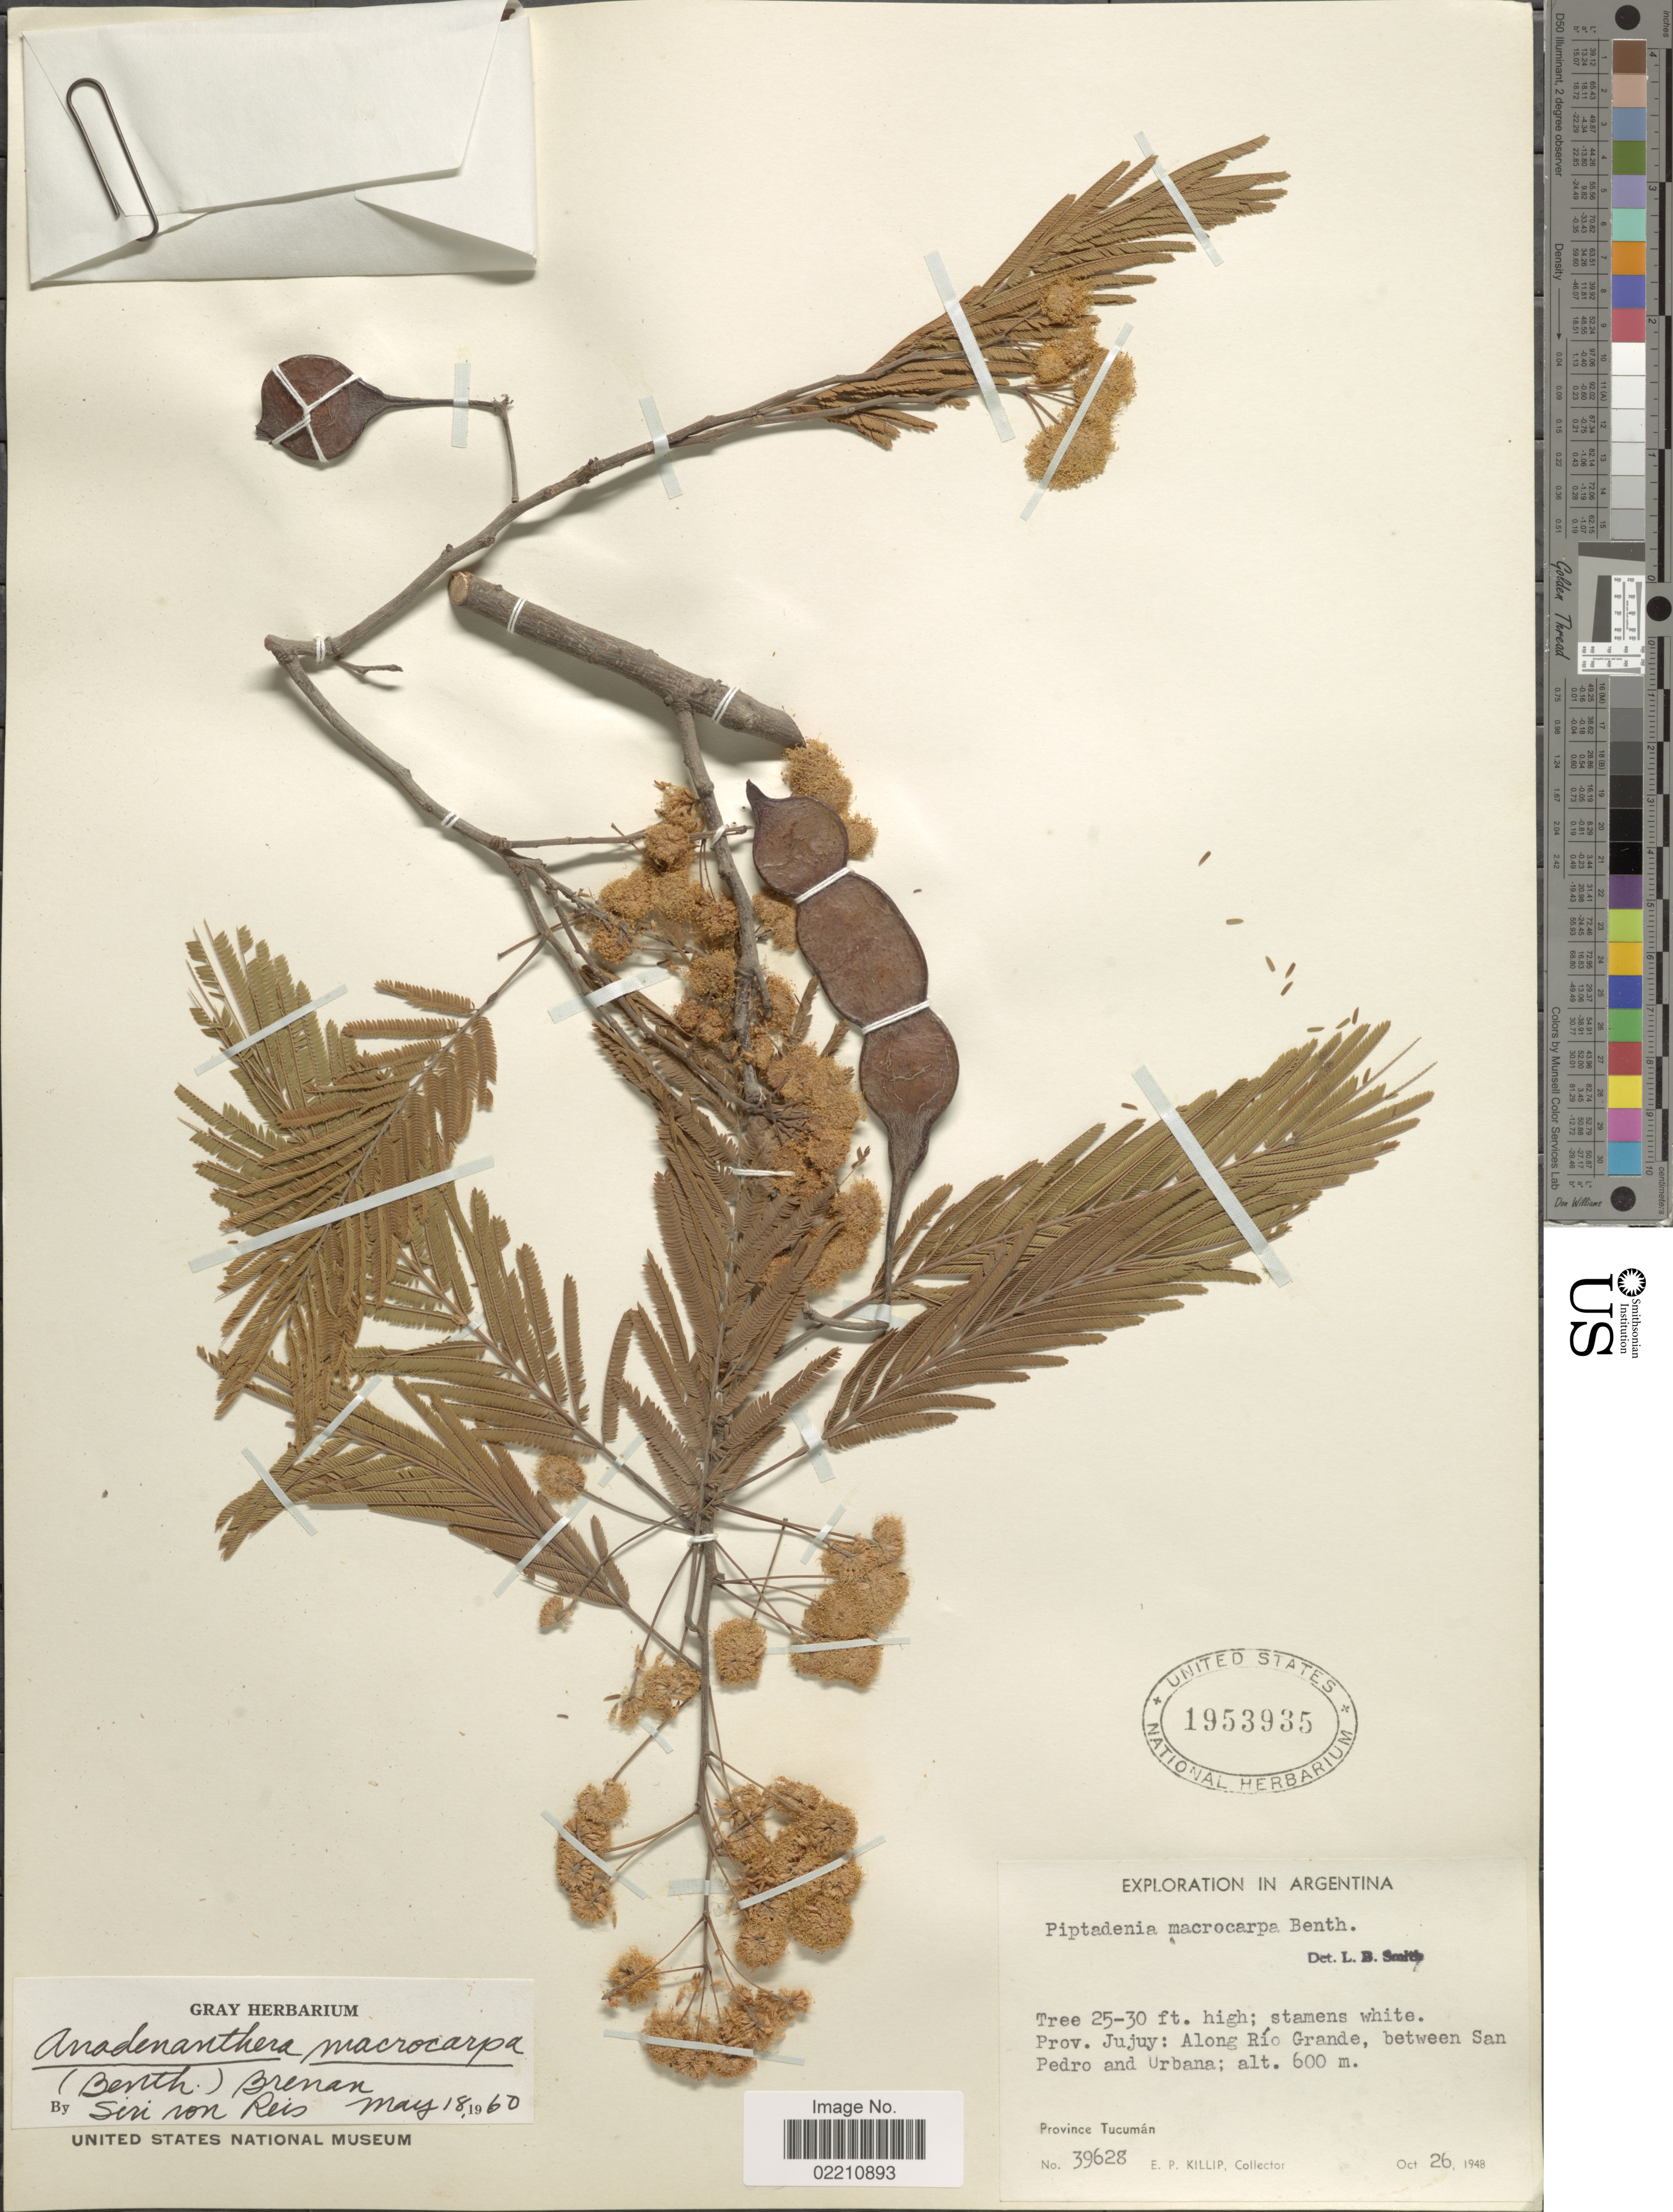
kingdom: Plantae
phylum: Tracheophyta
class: Magnoliopsida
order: Fabales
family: Fabaceae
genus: Anadenanthera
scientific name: Anadenanthera macrocarpa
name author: (Benth.) Brenan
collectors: E. P. Killip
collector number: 39628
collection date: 1948-10-26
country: Argentina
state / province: Jujuy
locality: Along Río Grande, between San Pedro and Urbana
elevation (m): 600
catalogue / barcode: US 1953935